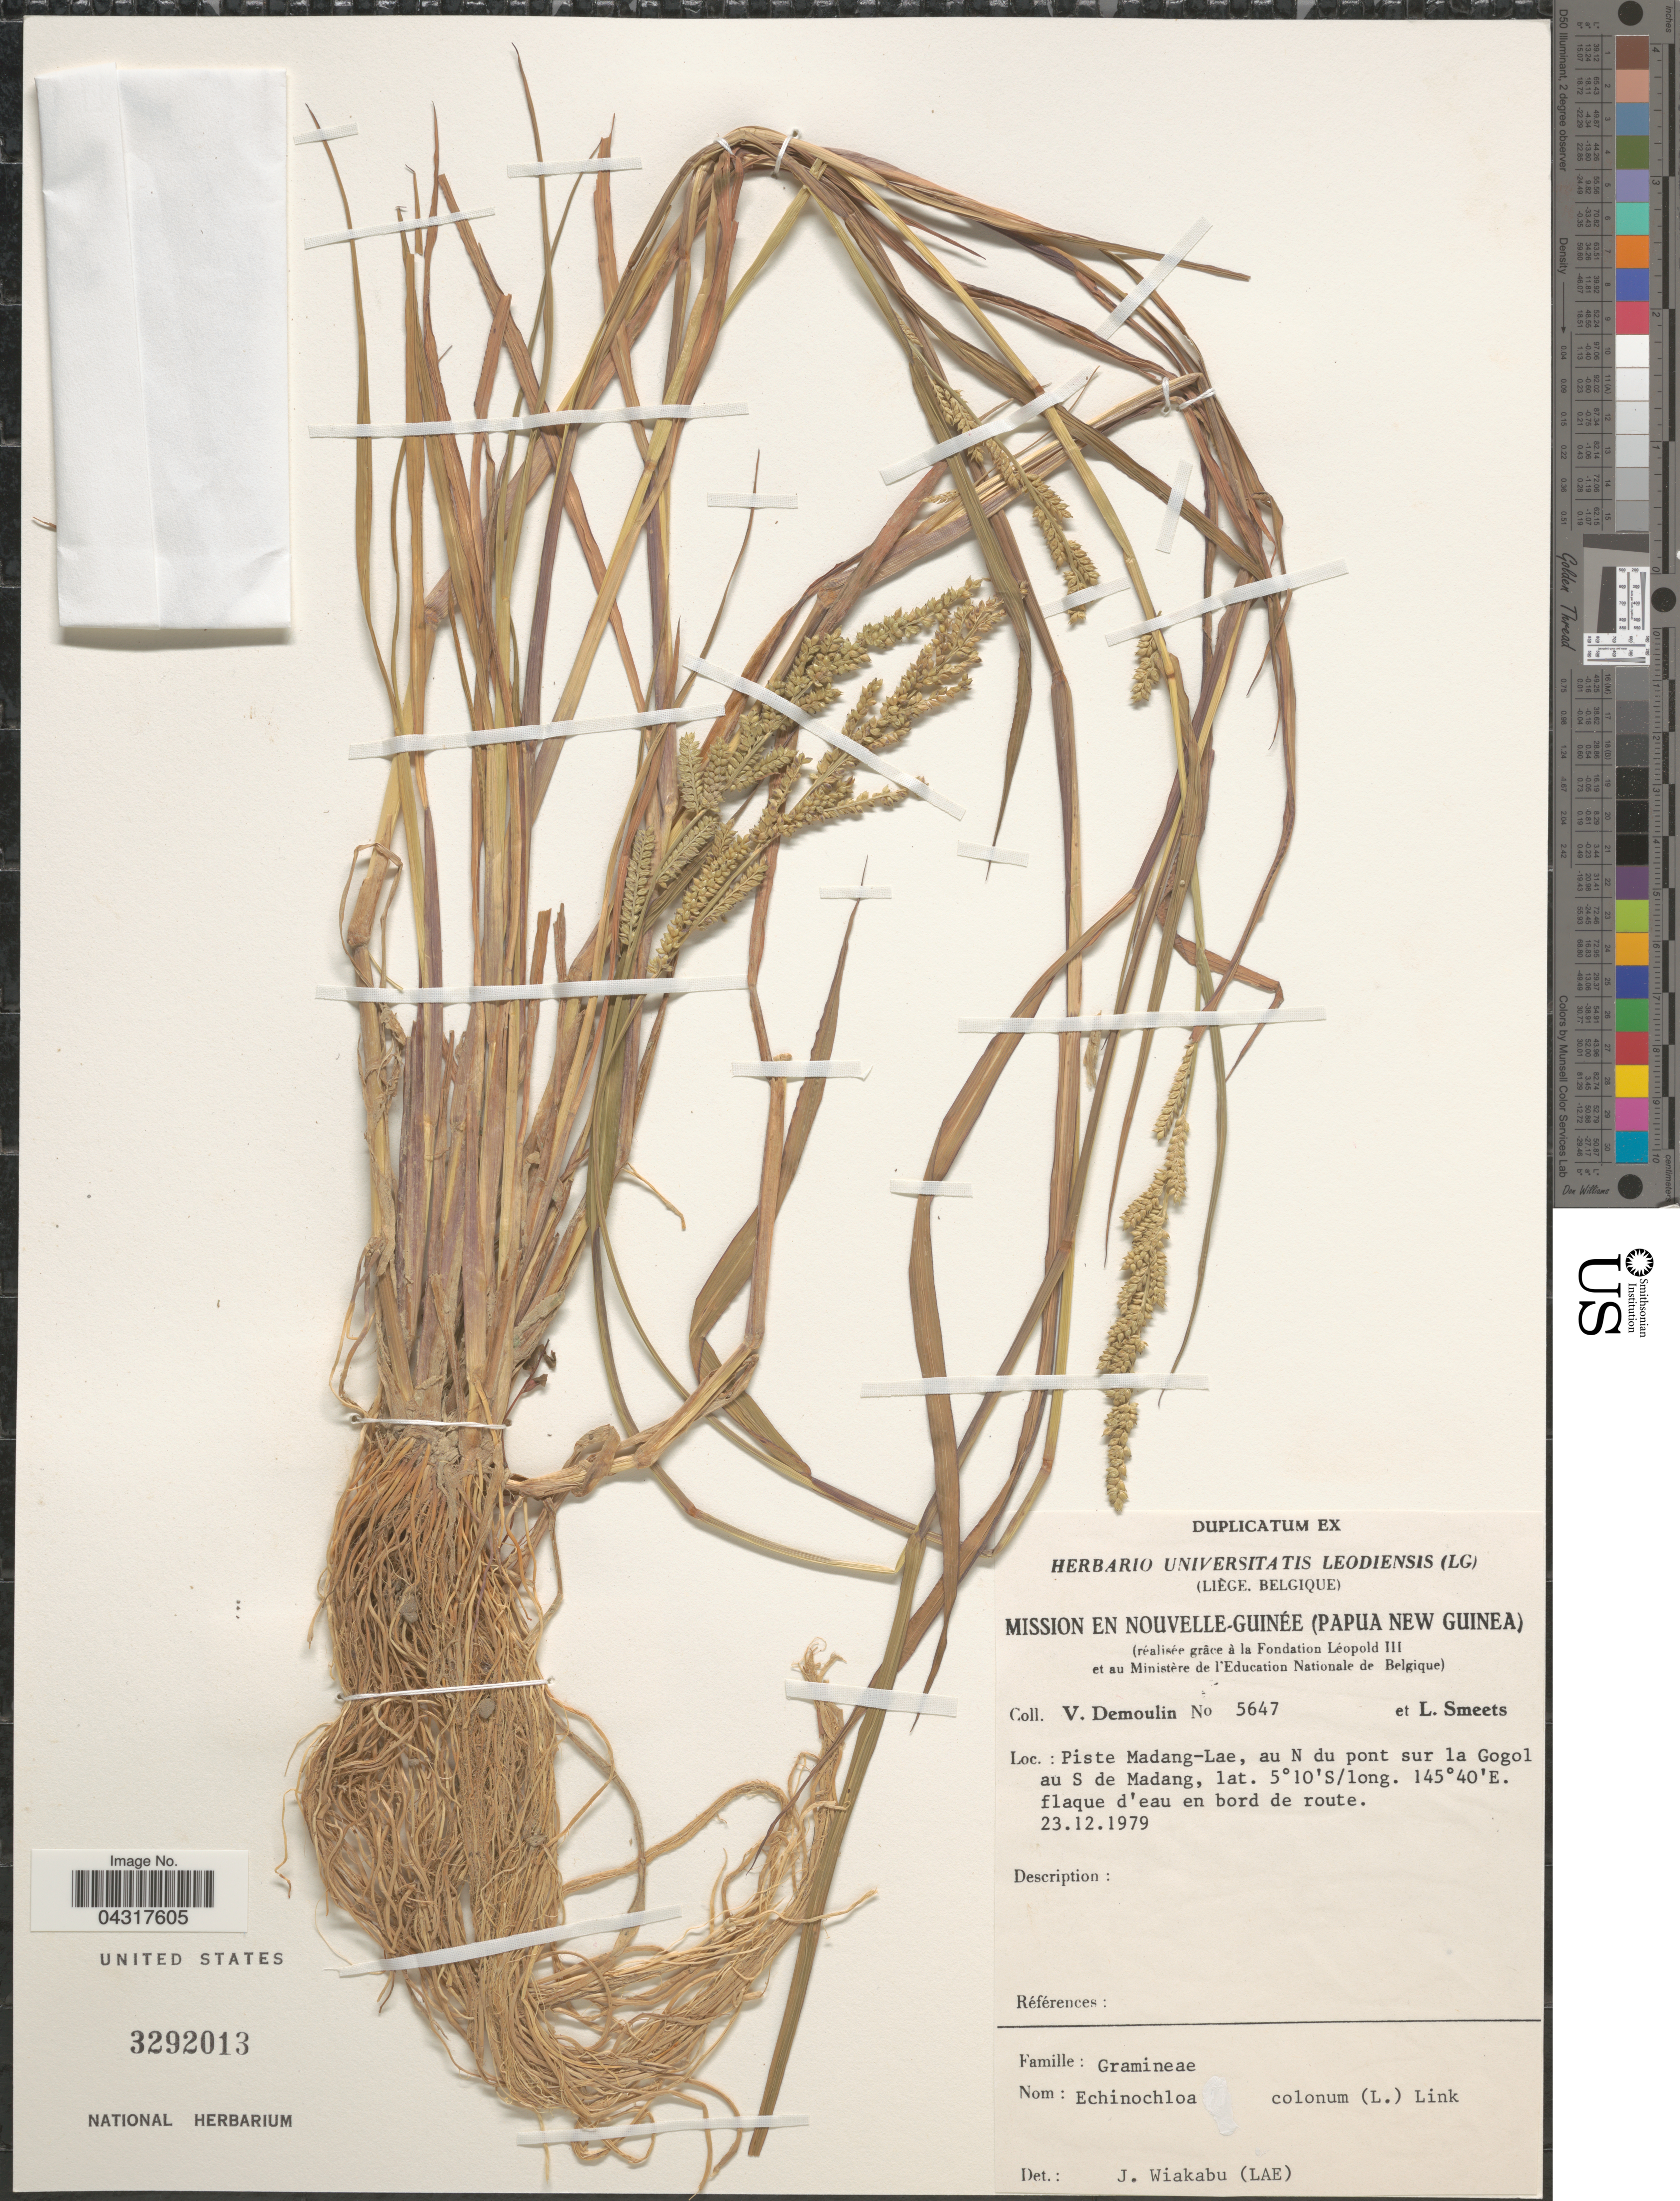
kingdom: Plantae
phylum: Tracheophyta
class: Liliopsida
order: Poales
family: Poaceae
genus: Echinochloa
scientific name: Echinochloa colona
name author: (L.) Link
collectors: V. Demoulin & L. Smeets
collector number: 5647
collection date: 1979-12-23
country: Papua New Guinea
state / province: Madang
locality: Mission en Nouvelle-Guinée. Piste Madang-Lae, au N du pont sur la Gogol au S de Madang.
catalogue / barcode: US 3292013